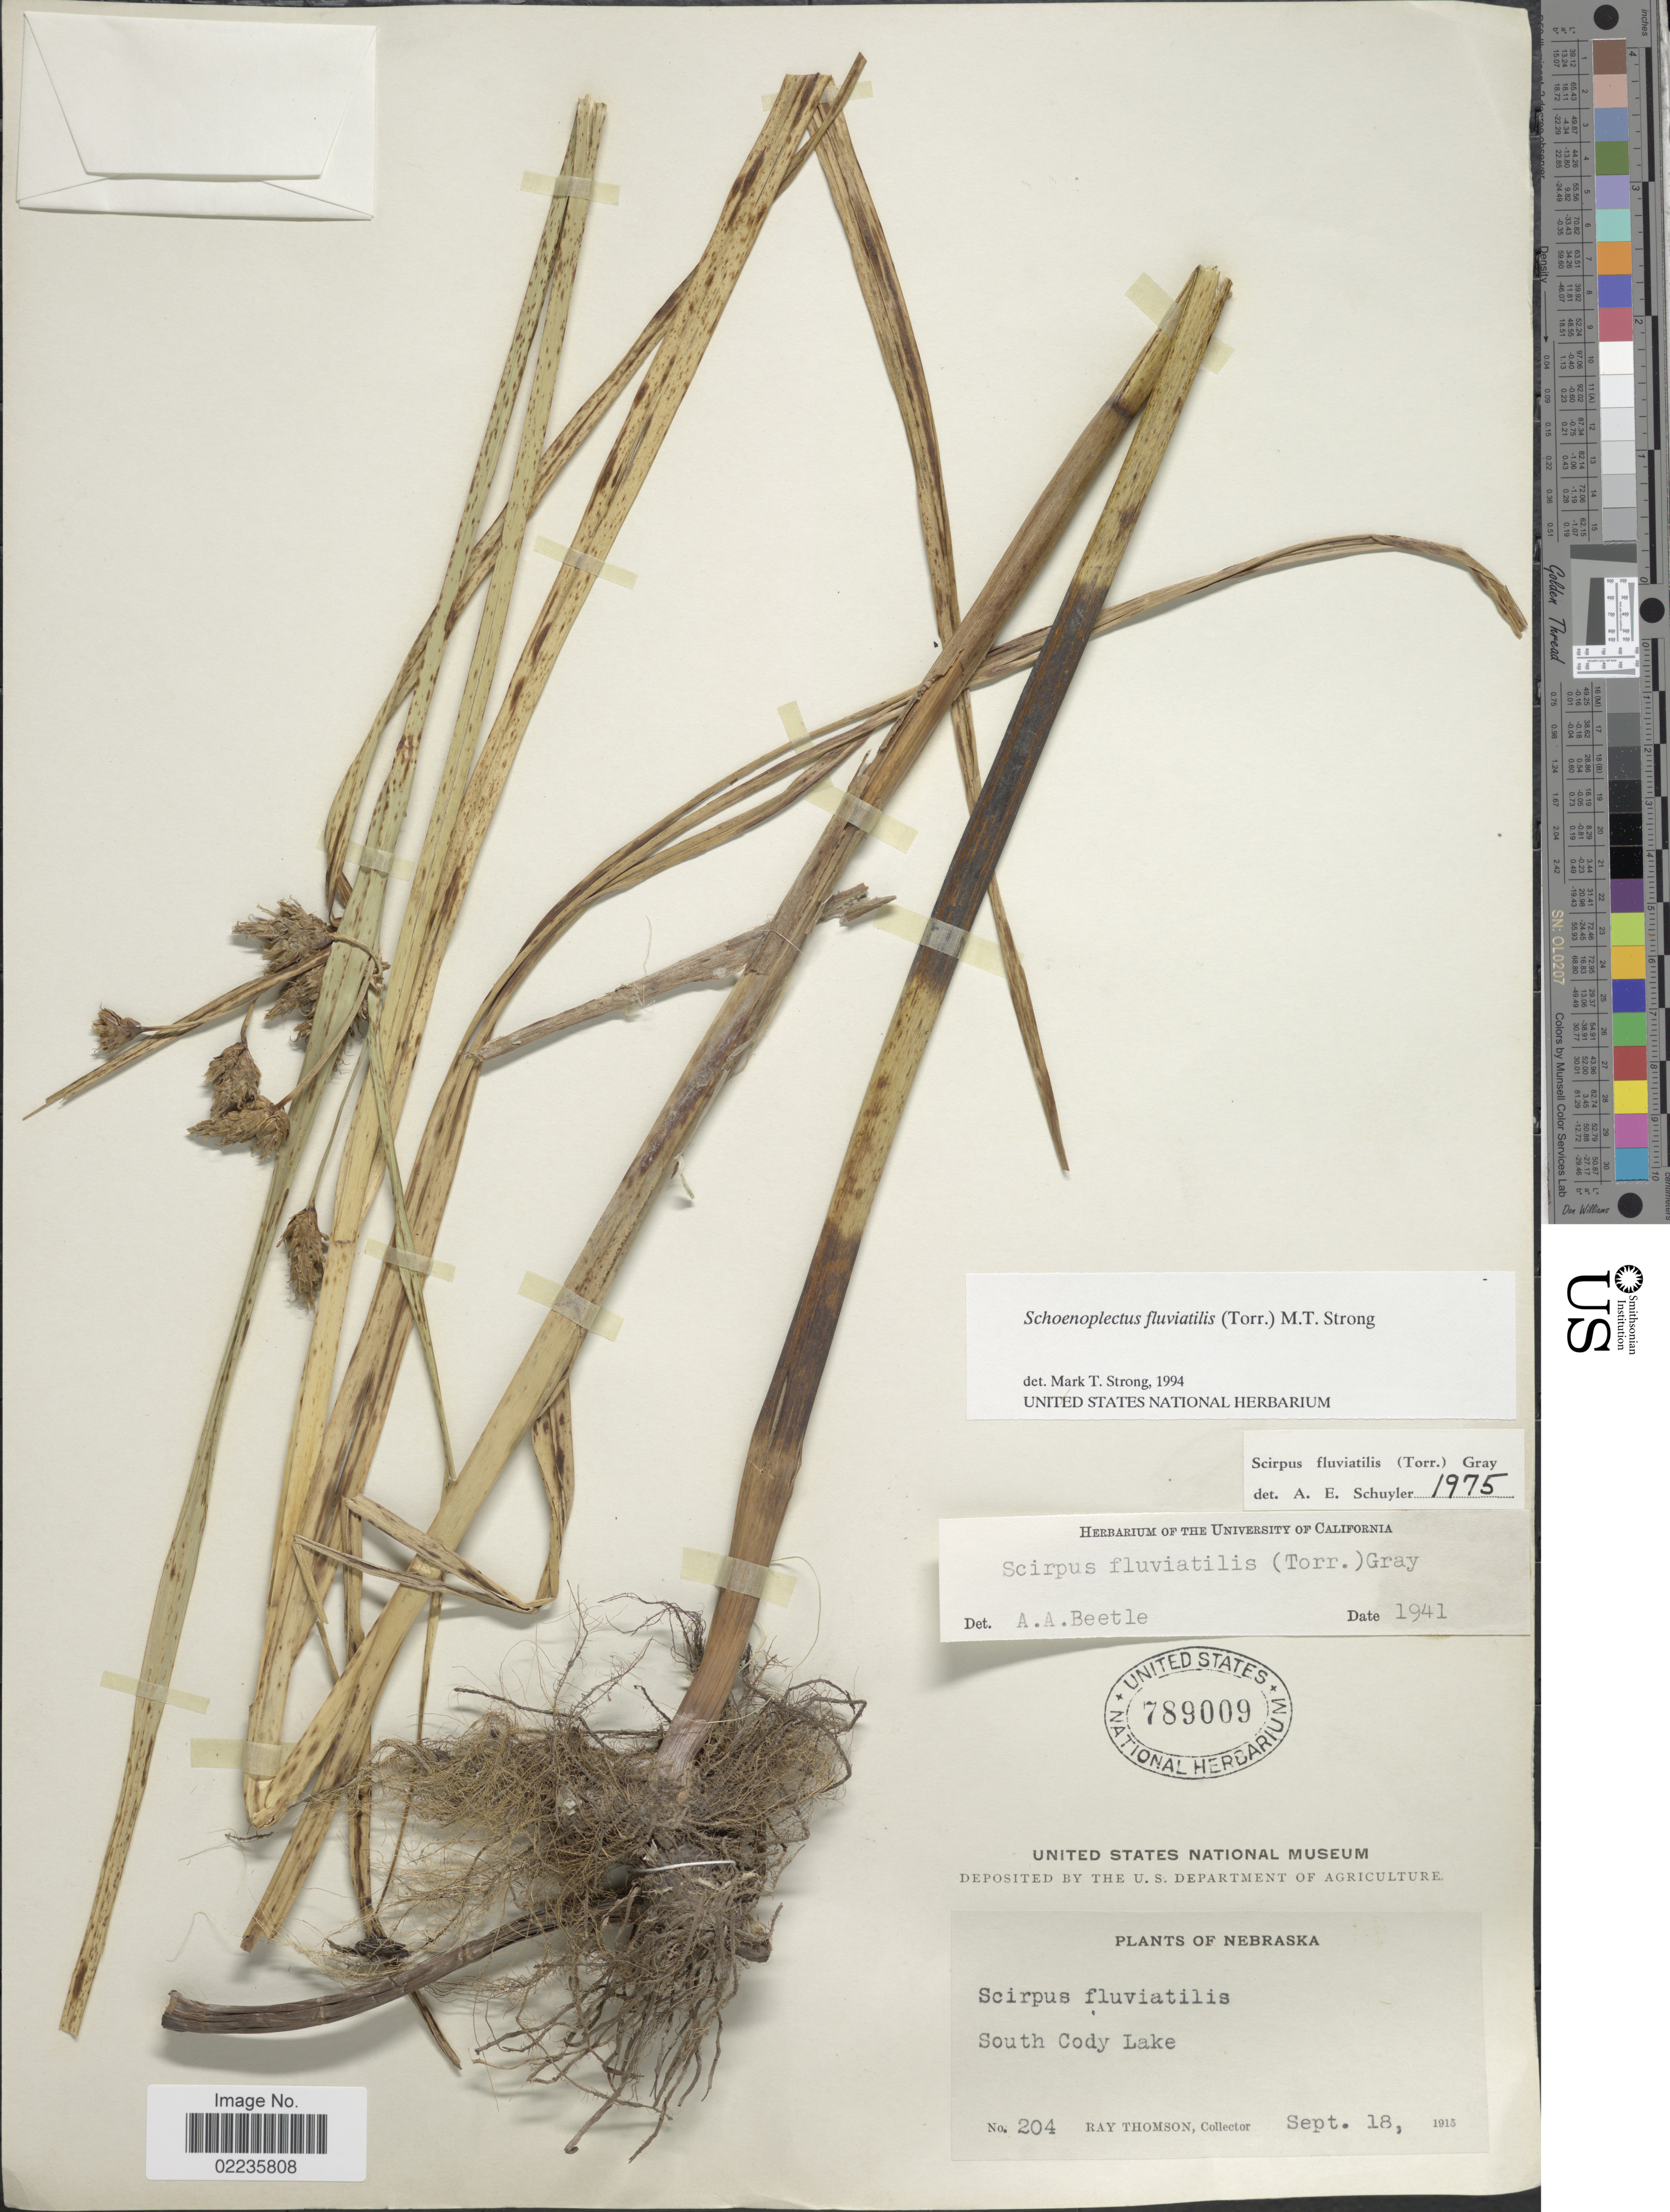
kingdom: Plantae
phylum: Tracheophyta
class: Liliopsida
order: Poales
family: Cyperaceae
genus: Bolboschoenus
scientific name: Bolboschoenus fluviatilis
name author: (Torr.) Soják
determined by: Strong, M. T., (US), Smithsonian Institution - National Museum of Natural History (UNITED STATES)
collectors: R. Thomson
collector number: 204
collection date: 1915-09-18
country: United States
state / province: Nebraska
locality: South Cody Lake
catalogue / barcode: US 789009